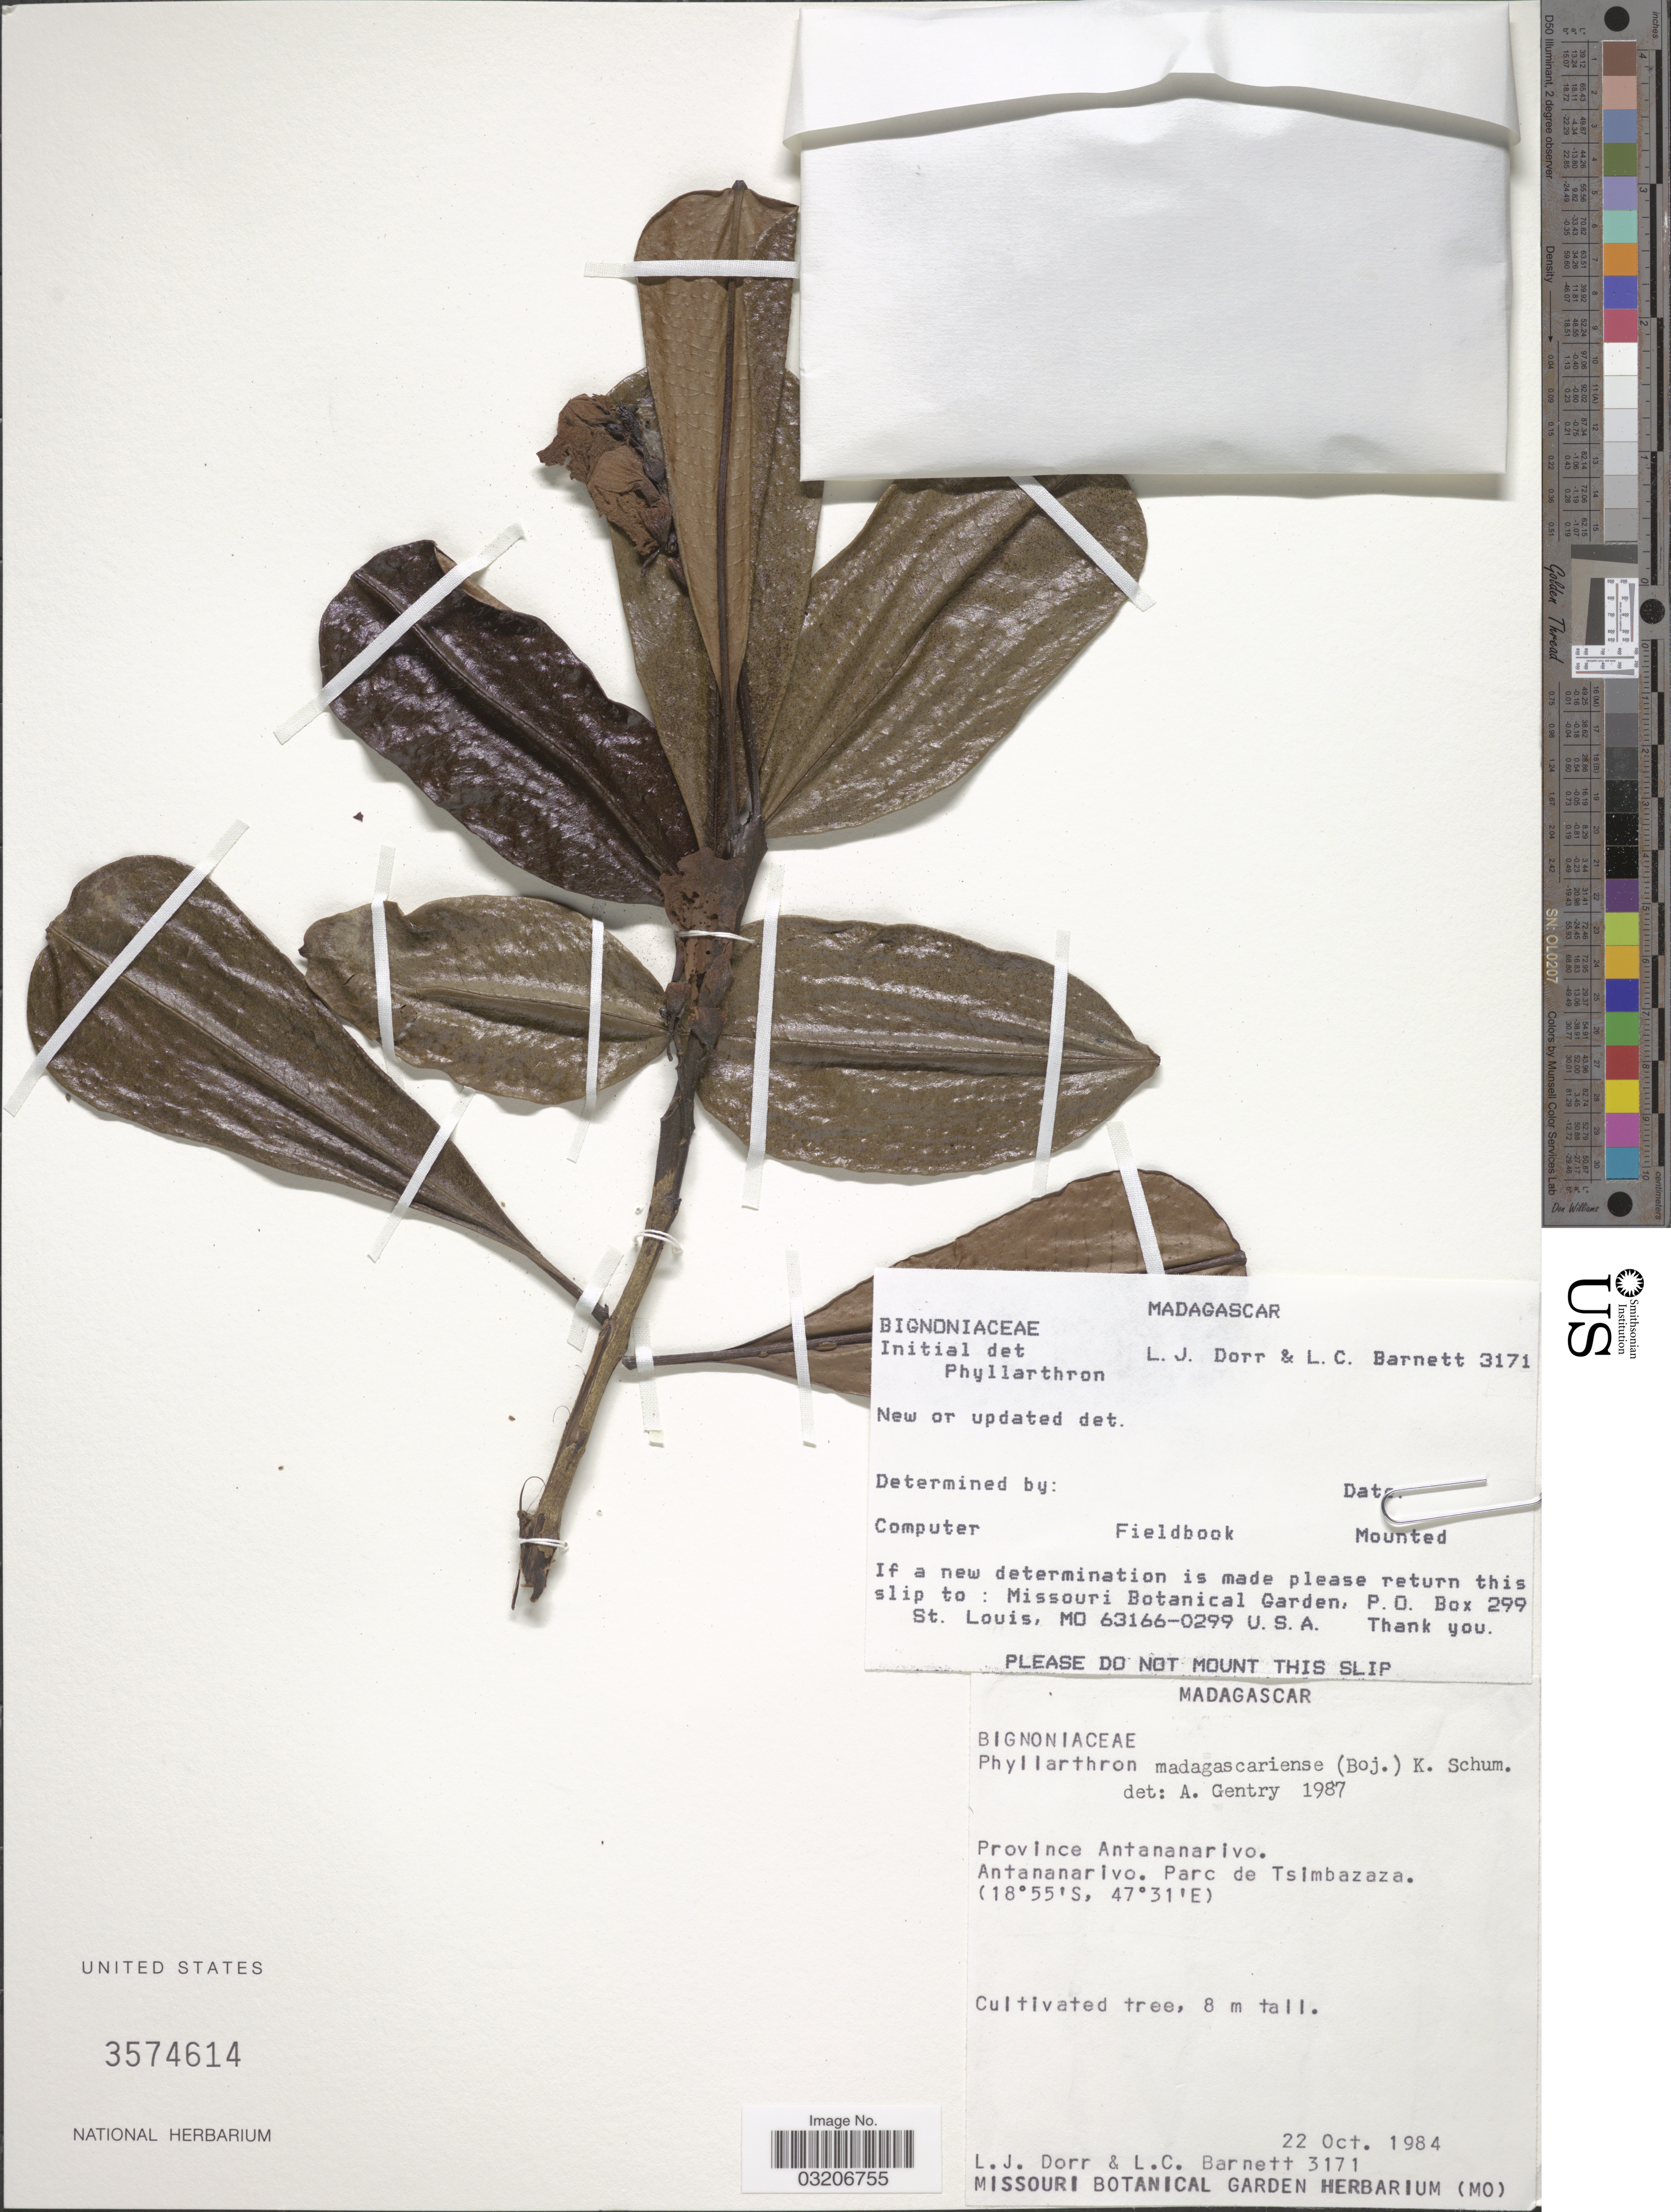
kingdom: Plantae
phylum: Tracheophyta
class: Magnoliopsida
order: Lamiales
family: Bignoniaceae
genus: Phyllarthron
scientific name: Phyllarthron madagascariense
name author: (Bojer) K. Schum.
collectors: L. J. Dorr & L. C. Barnett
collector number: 3171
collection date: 1984-10-22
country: Madagascar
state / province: Analamanga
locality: Antananarivo. Parc de Tsimbazaza.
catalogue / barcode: US 3574614